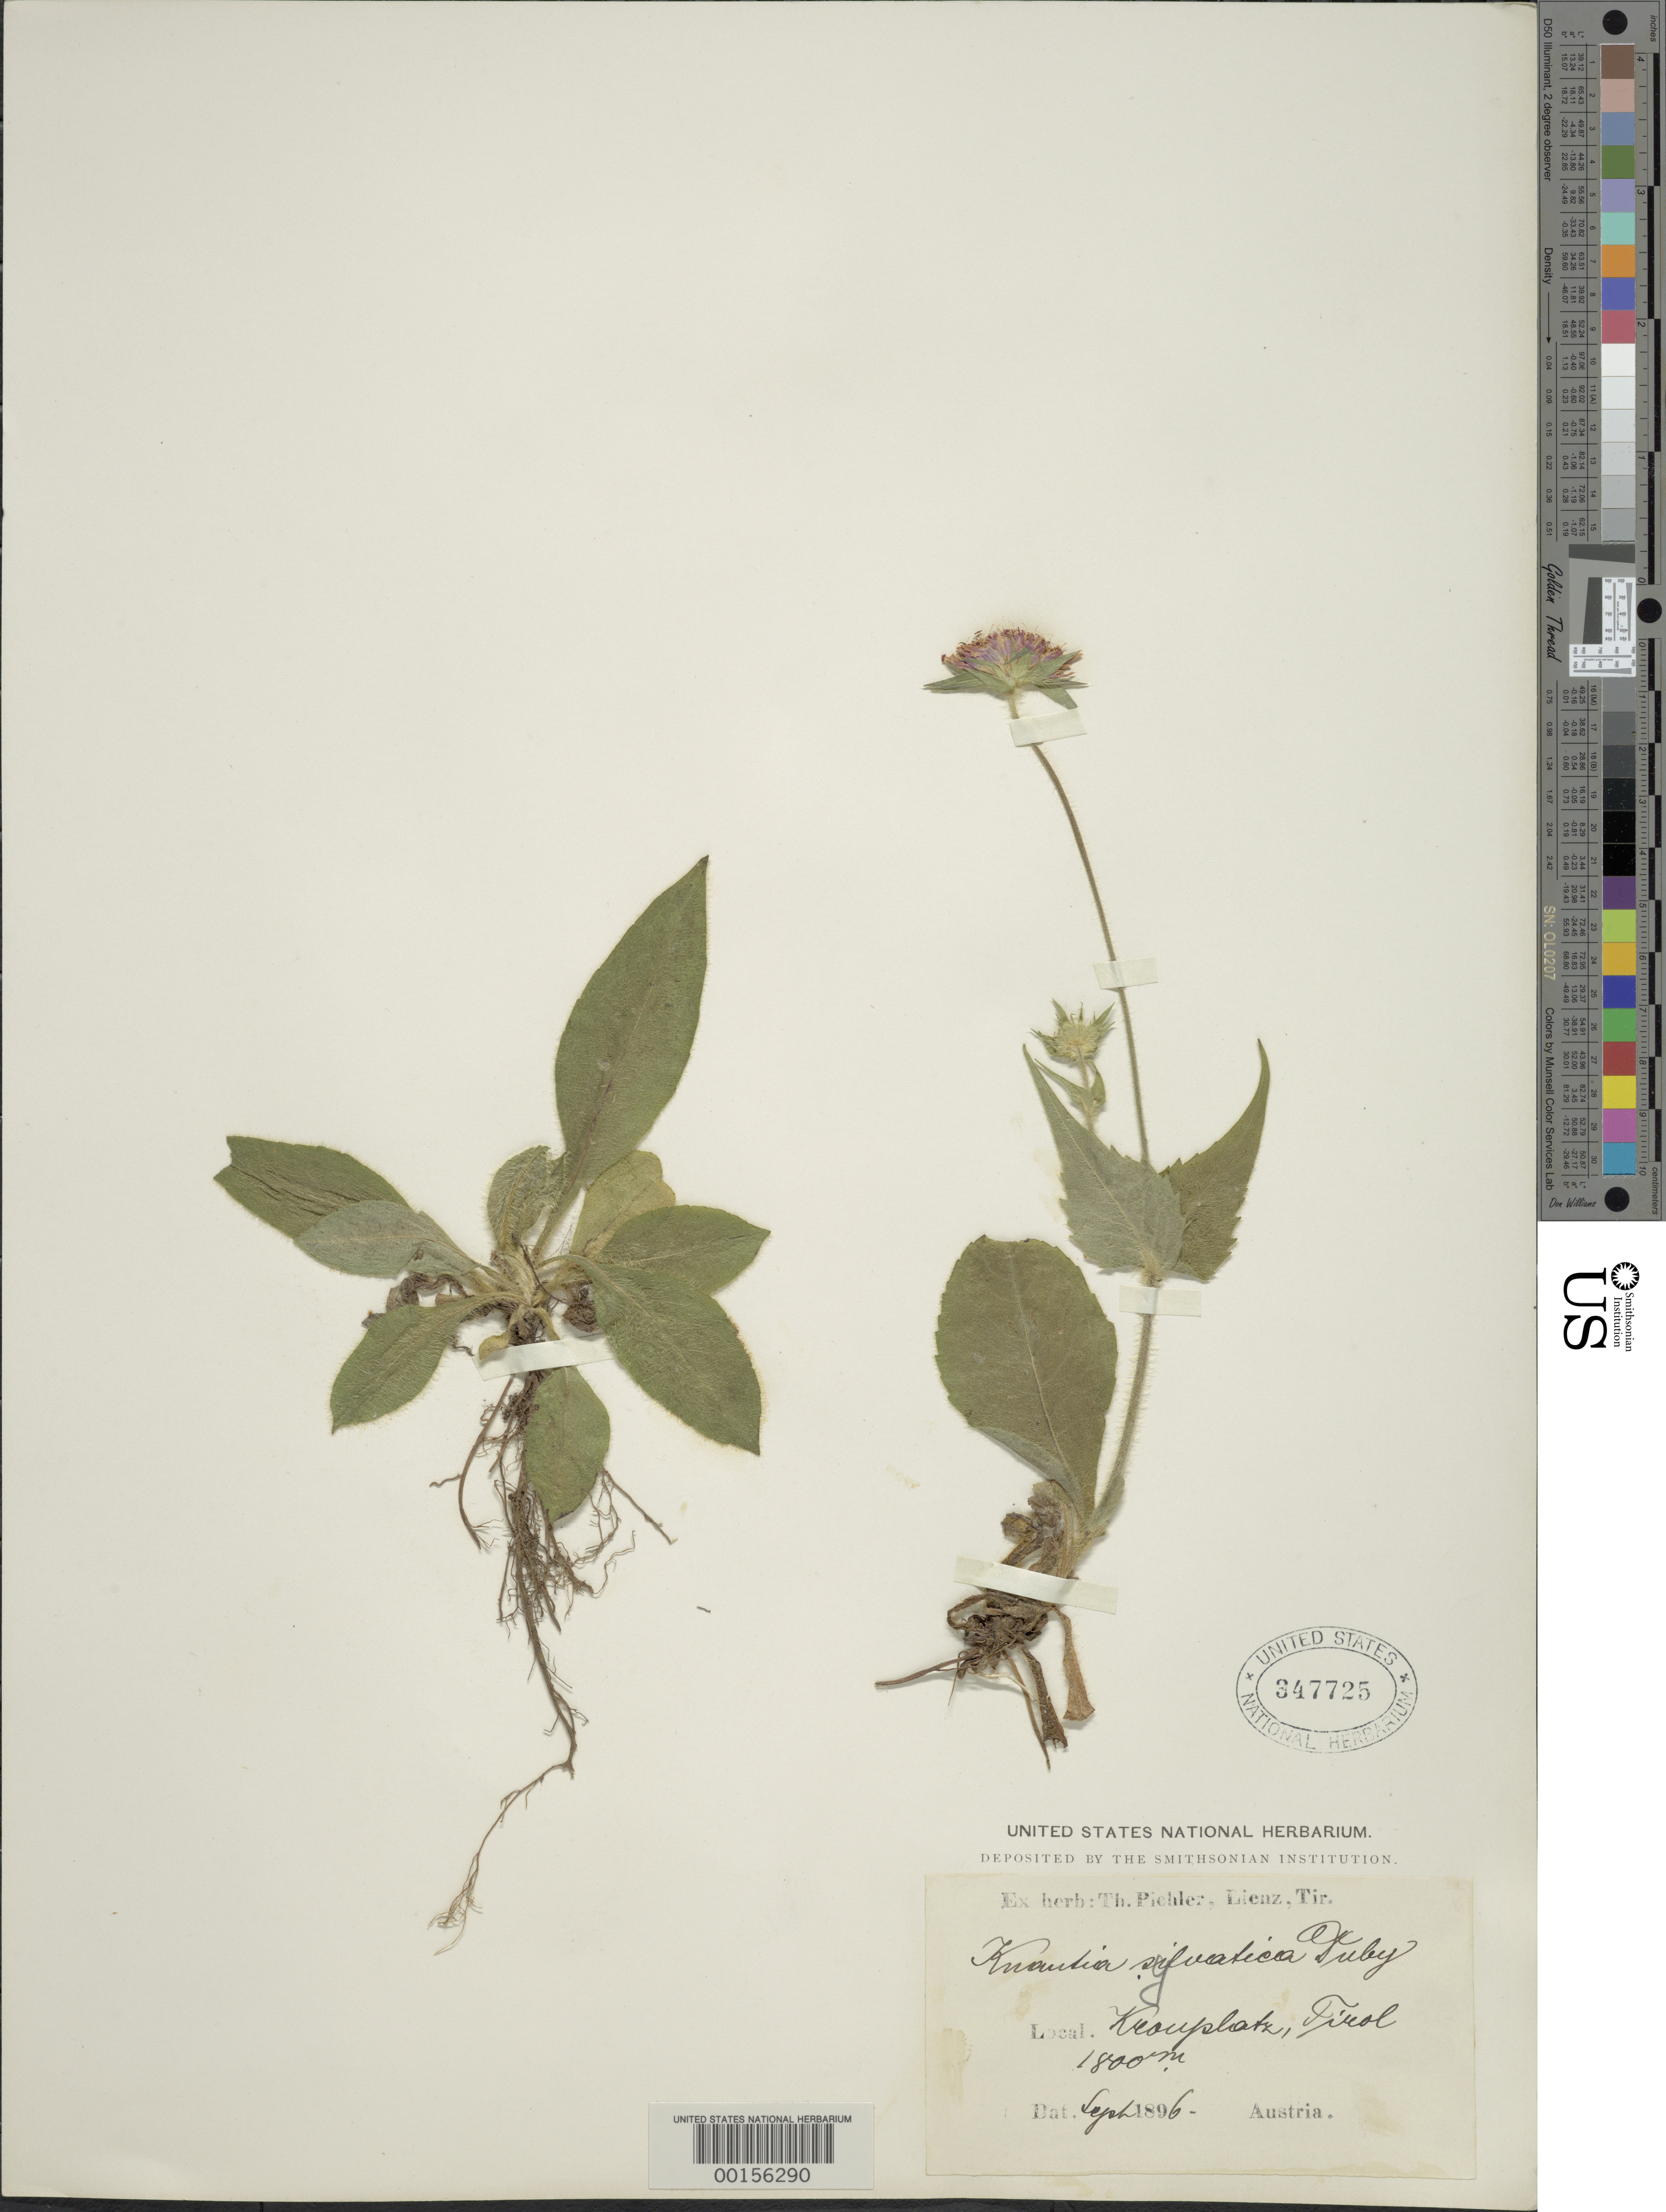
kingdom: Plantae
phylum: Tracheophyta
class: Magnoliopsida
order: Dipsacales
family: Caprifoliaceae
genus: Knautia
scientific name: Knautia sylvatica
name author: Duby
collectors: T. Pichler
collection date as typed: Sep 1896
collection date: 1896-09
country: Italy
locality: Kronplatz, Tirol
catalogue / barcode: US 347725